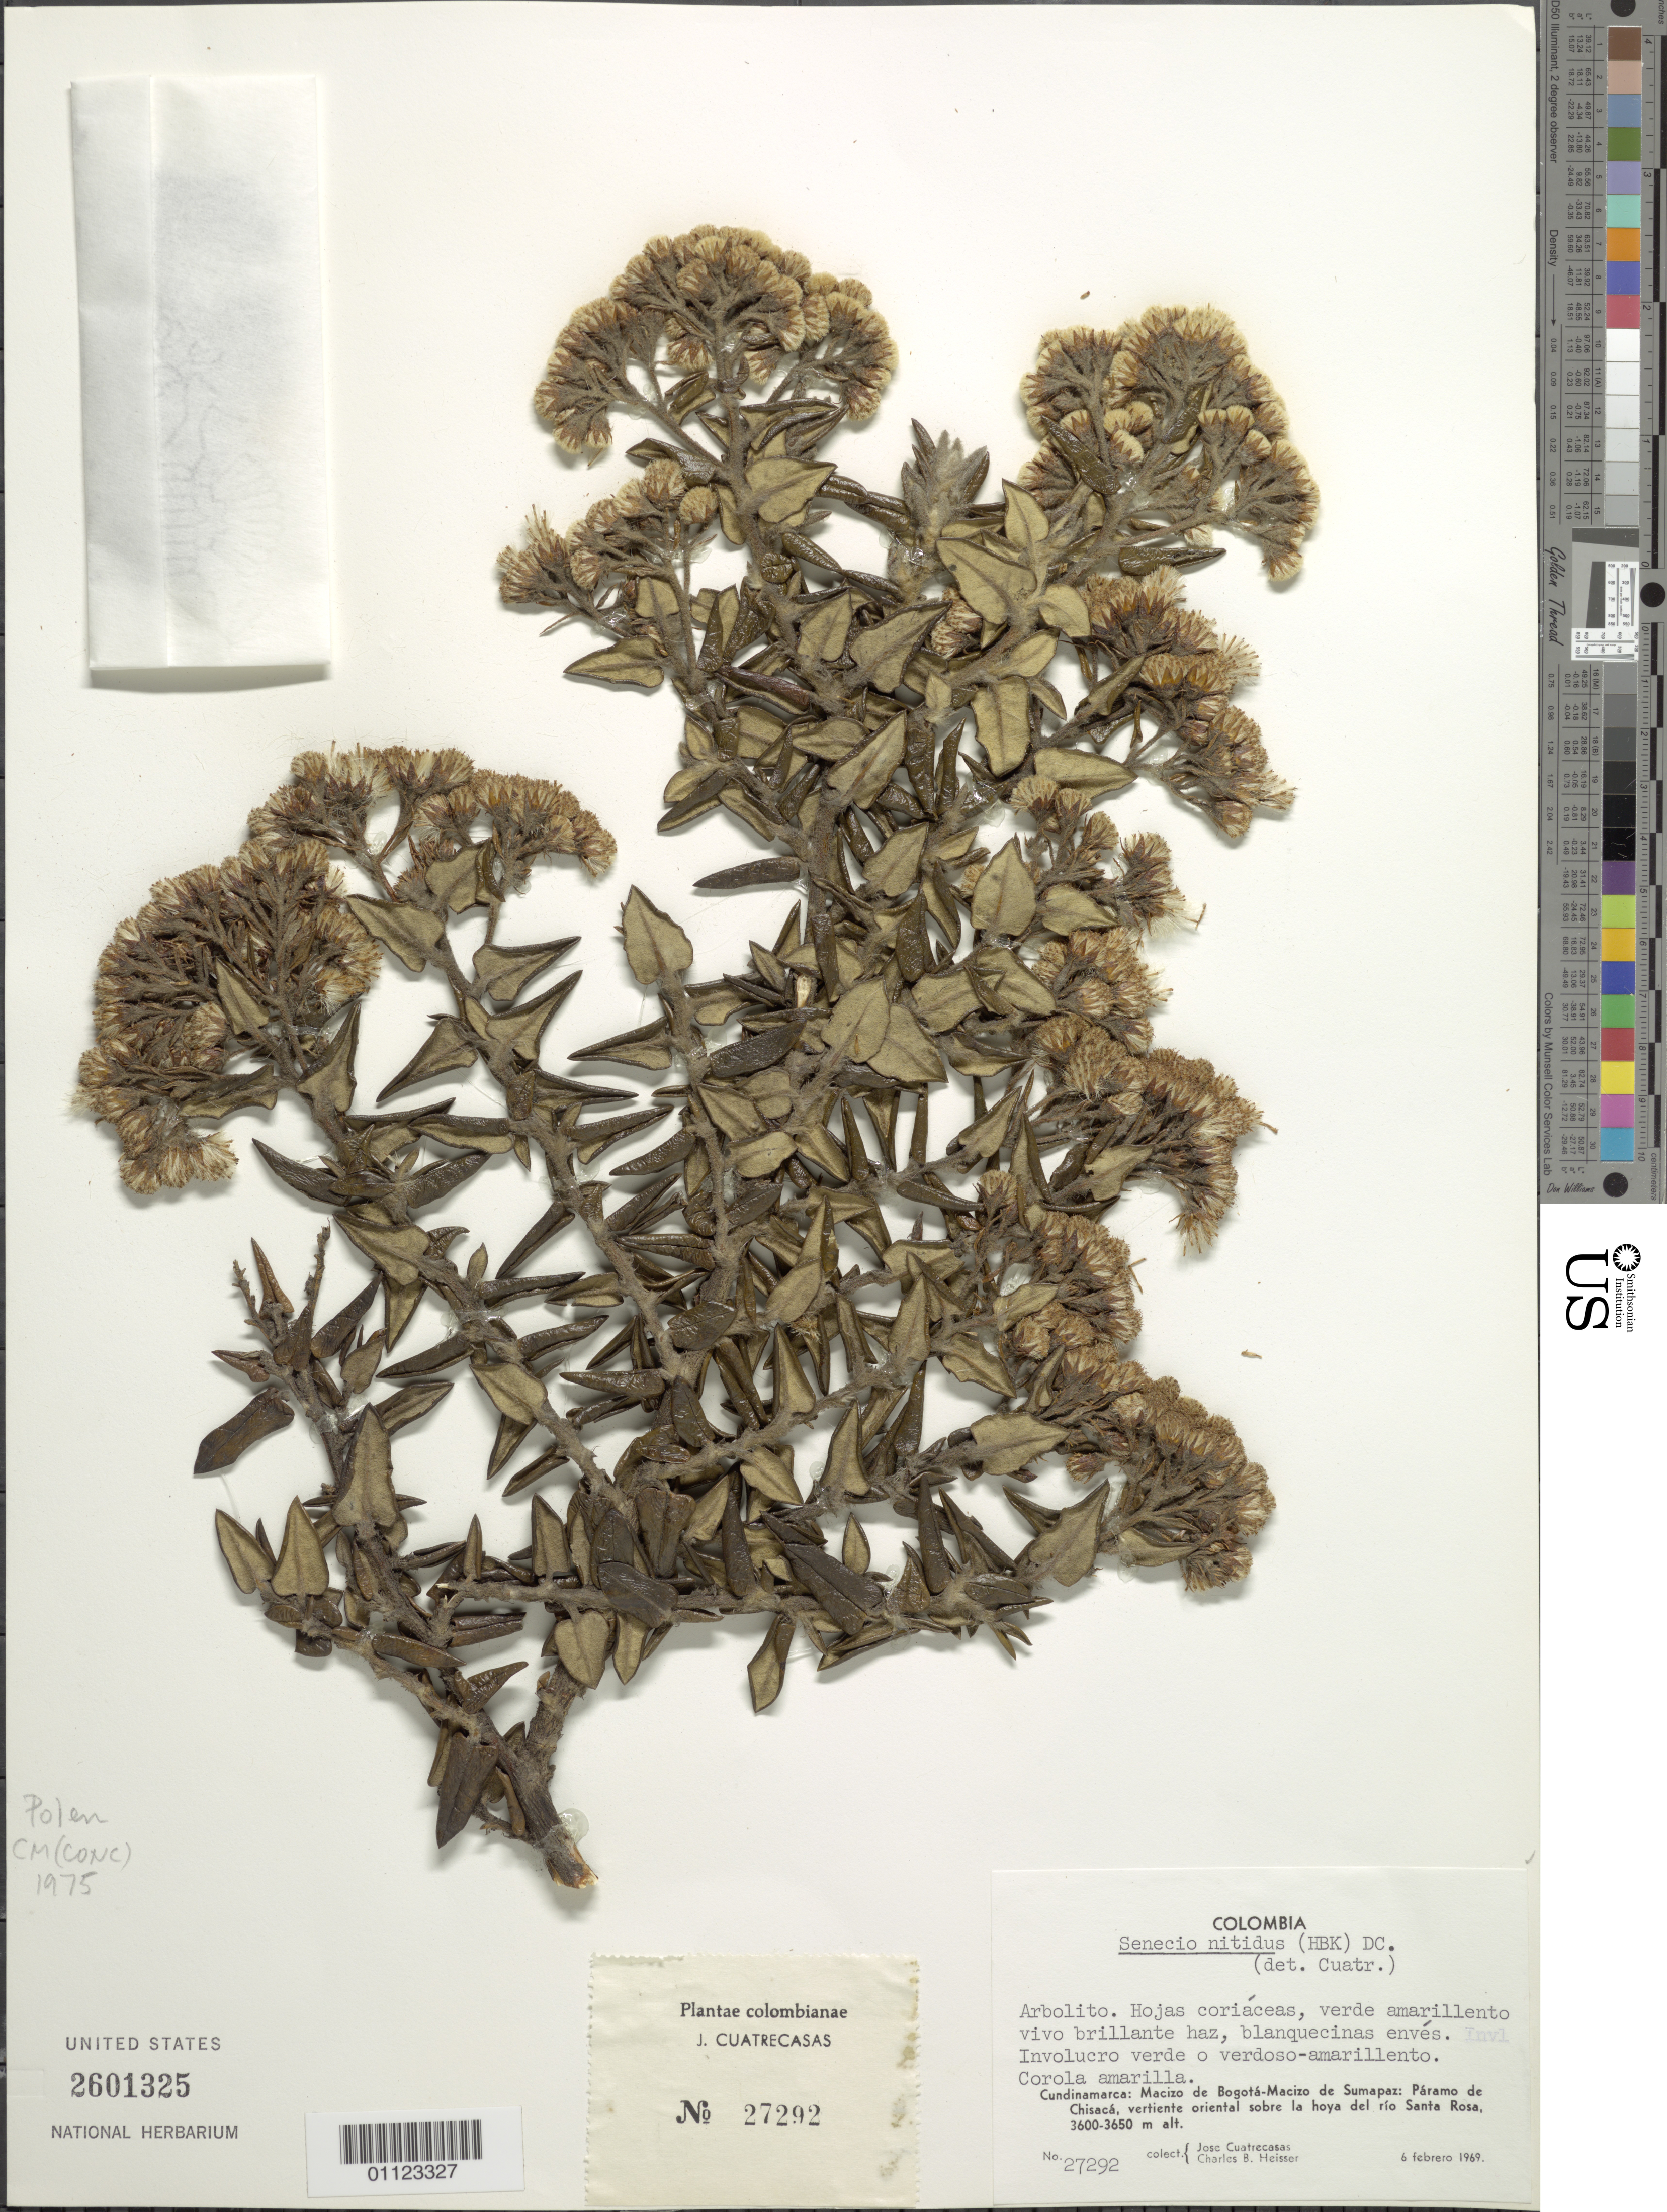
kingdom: Plantae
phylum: Tracheophyta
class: Magnoliopsida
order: Asterales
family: Asteraceae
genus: Pentacalia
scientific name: Pentacalia nitida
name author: (Kunth) Cuatrec.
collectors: J. Cuatrecasas & C. B. Heiser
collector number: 27292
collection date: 1969-02-06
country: Colombia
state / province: Cundinamarca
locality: Macizo de Bogotá--Macizo de Sumapaz; Páramo de Chisacá, vertiente oriental sobre la hoya del río Santa Rosa.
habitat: paramos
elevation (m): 3600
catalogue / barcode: US 2601325